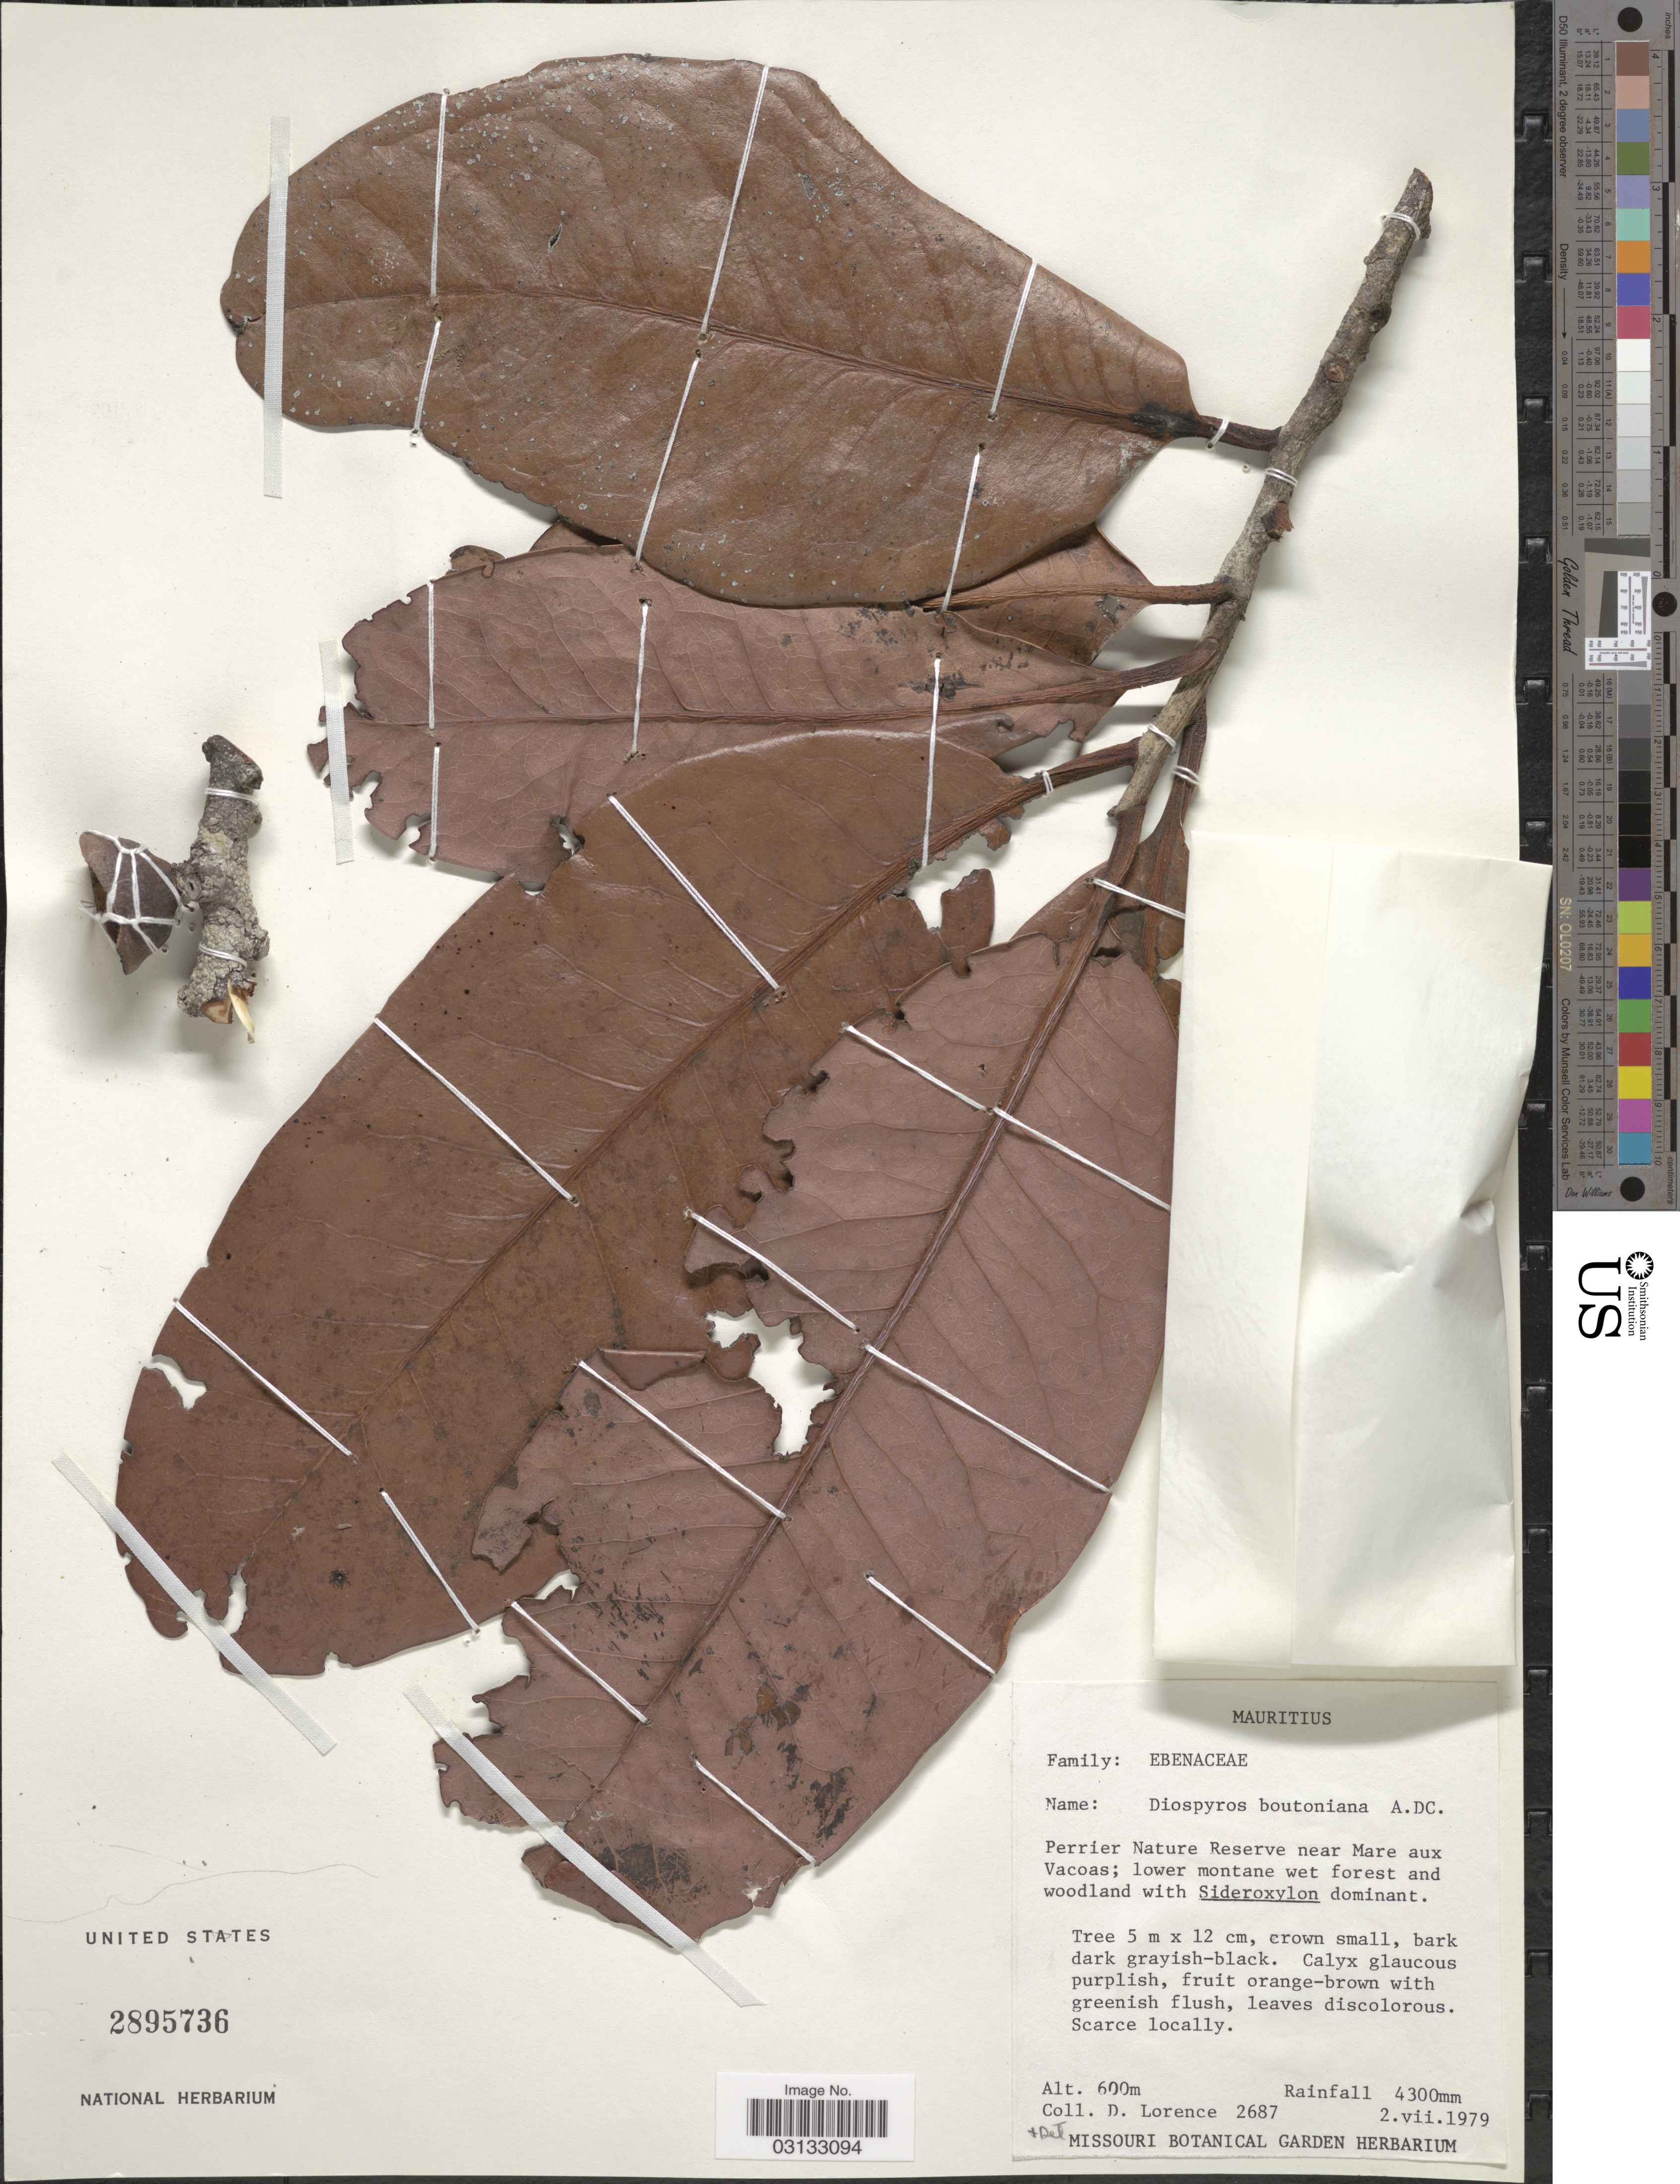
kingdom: Plantae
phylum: Tracheophyta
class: Magnoliopsida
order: Ericales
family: Ebenaceae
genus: Diospyros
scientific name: Diospyros boutoniana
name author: A. DC.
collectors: D. Lorence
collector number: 2687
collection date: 1979-07-02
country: Mauritius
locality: Perrier Nature Reserve near Mare aux Vacoas.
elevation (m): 600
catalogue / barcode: US 2895736